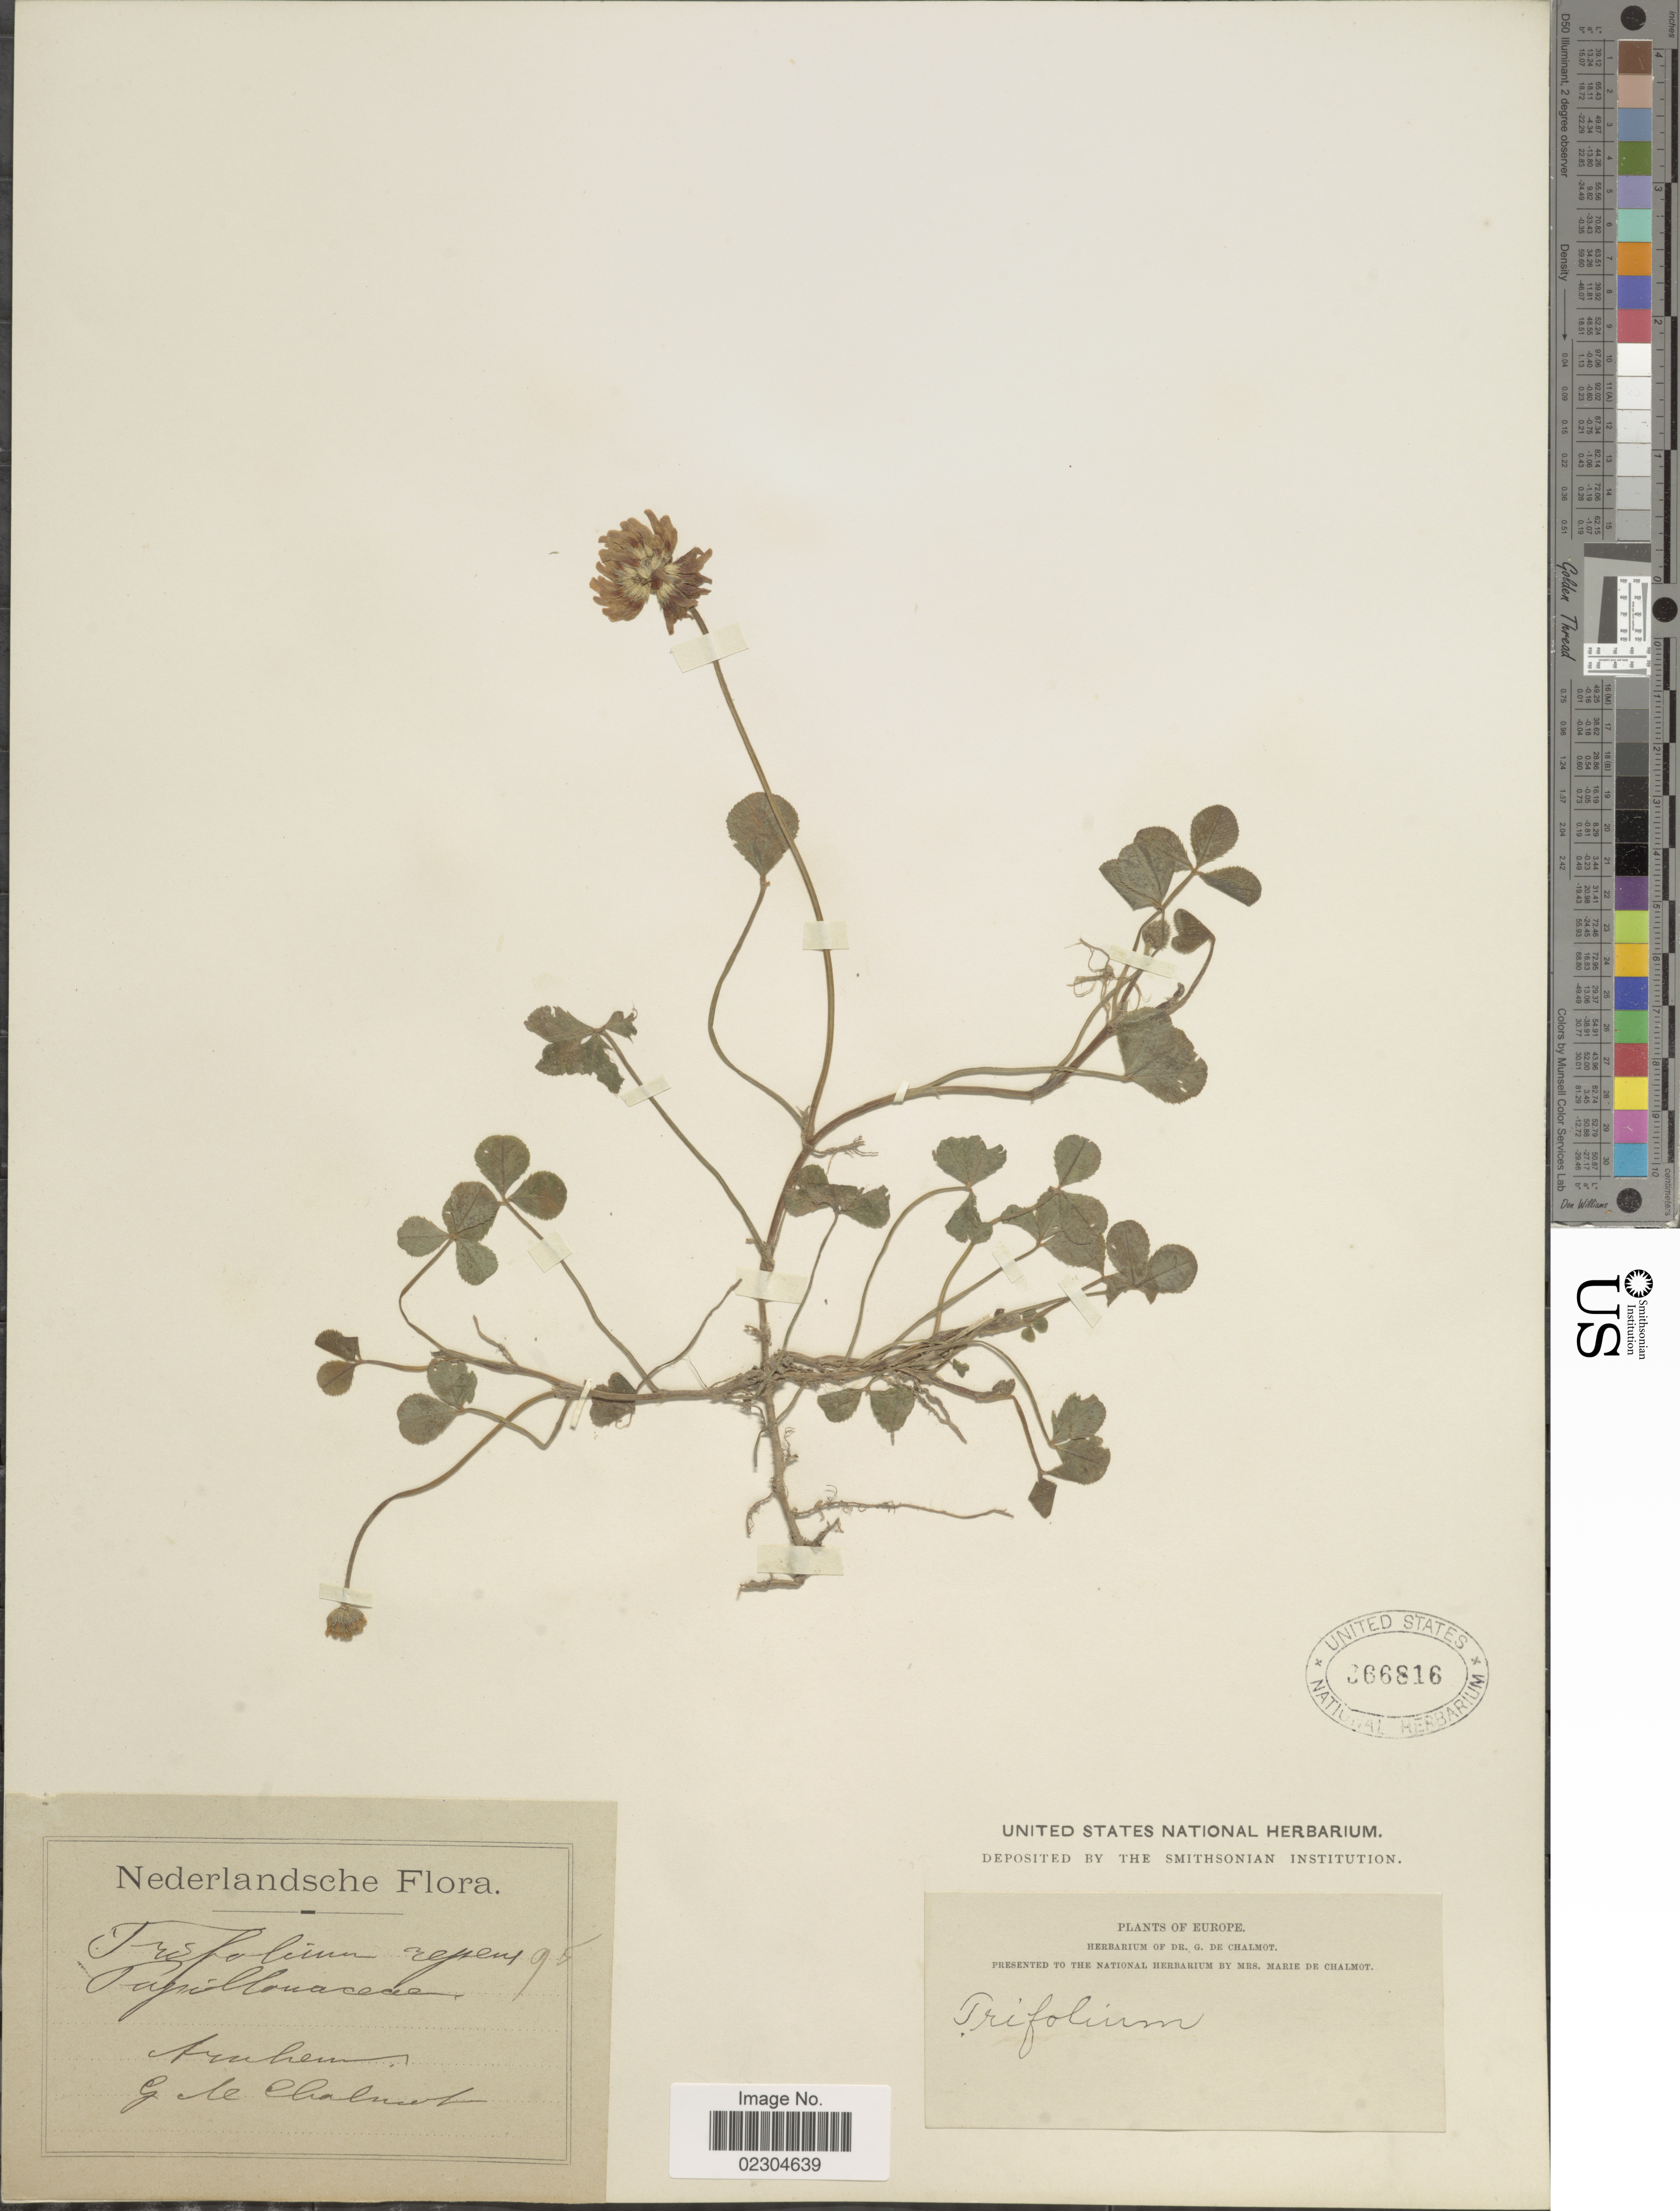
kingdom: Plantae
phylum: Tracheophyta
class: Magnoliopsida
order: Fabales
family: Fabaceae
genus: Trifolium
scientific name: Trifolium repens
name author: L.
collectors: G. de Chalmot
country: Netherlands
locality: Arnhem, Nederlandsche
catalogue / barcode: US 866816